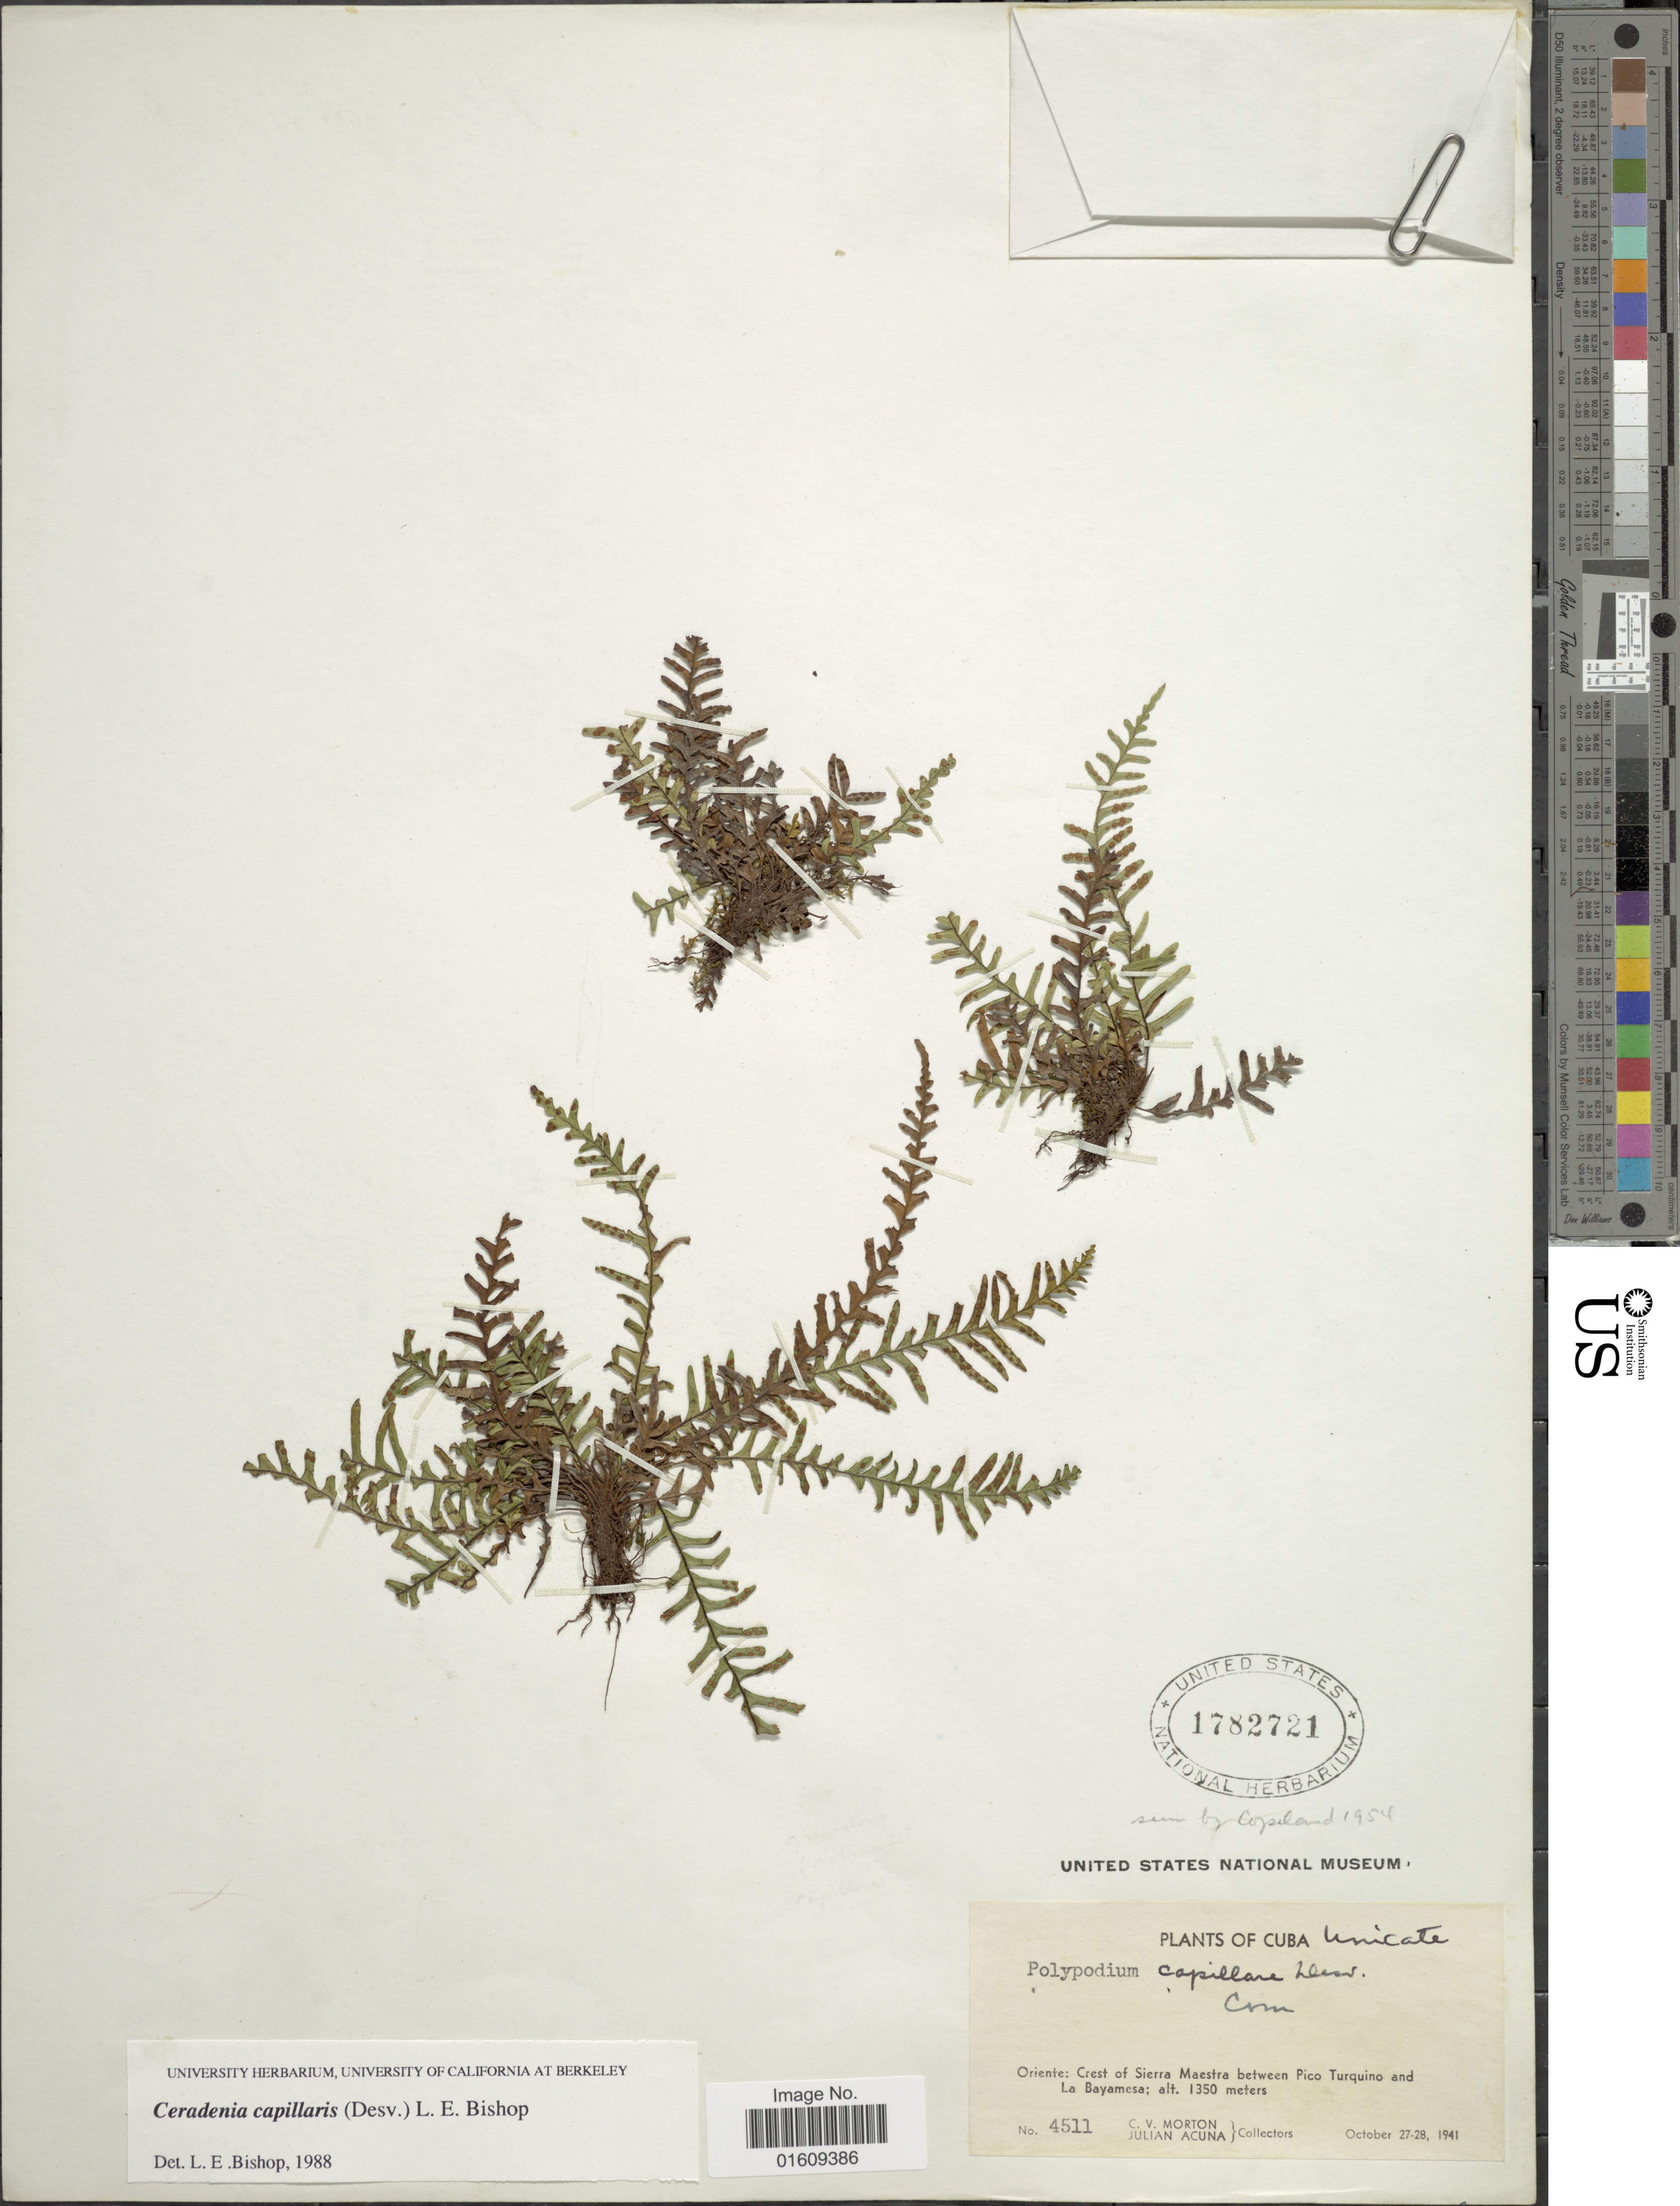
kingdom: Plantae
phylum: Tracheophyta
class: Polypodiopsida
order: Polypodiales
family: Polypodiaceae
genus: Ceradenia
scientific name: Ceradenia capillaris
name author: (Desv.) L.E. Bishop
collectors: C. V. Morton & J. B. Acuña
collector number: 4511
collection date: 1941-10-27/1941-10-28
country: Cuba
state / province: Oriente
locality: Cuba, Oriente: Crest of Sierra Maestra between Pico Turquino and La Bayamesa.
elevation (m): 1350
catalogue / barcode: US 1782721